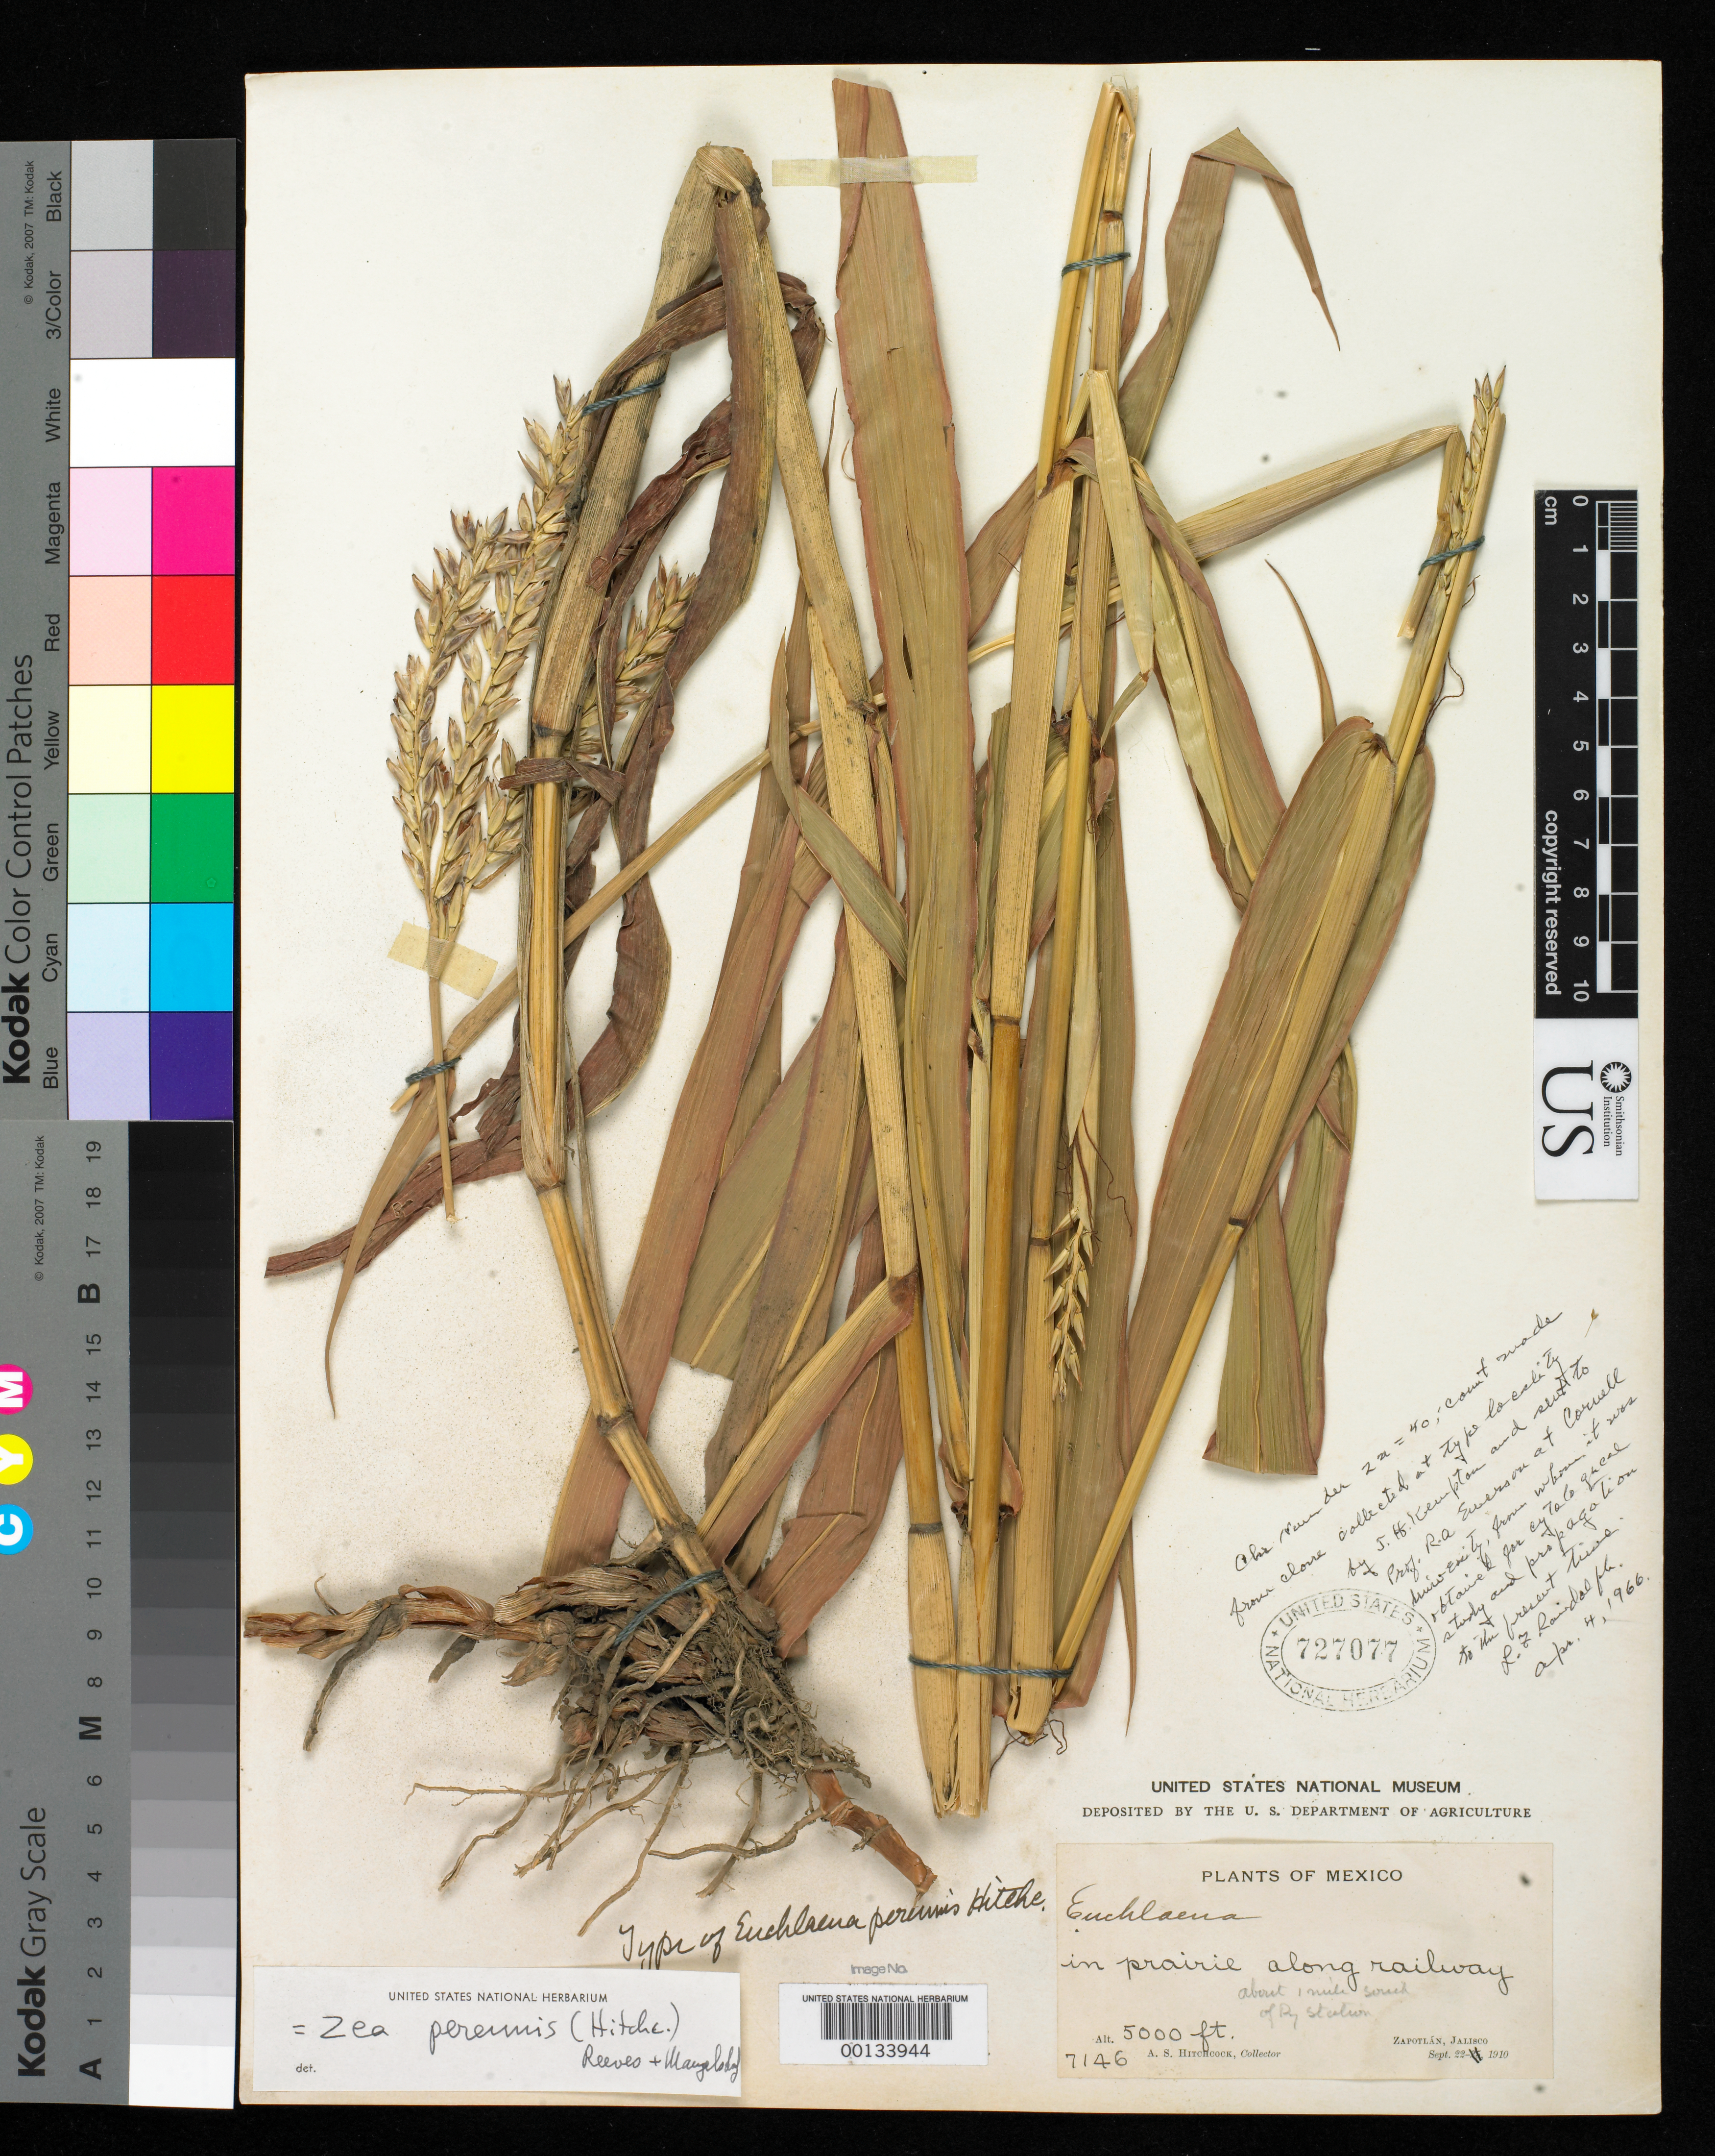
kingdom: Plantae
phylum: Tracheophyta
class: Liliopsida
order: Poales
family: Poaceae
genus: Euchlaena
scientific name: Euchlaena perennis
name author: Hitchc.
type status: Holotype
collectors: A. S. Hitchcock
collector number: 7146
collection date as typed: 22 Sep 1910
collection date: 1910-09-22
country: Mexico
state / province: Jalisco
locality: About 1 mi S of Py Station, Zapotlan.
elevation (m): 1524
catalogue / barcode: US 727077